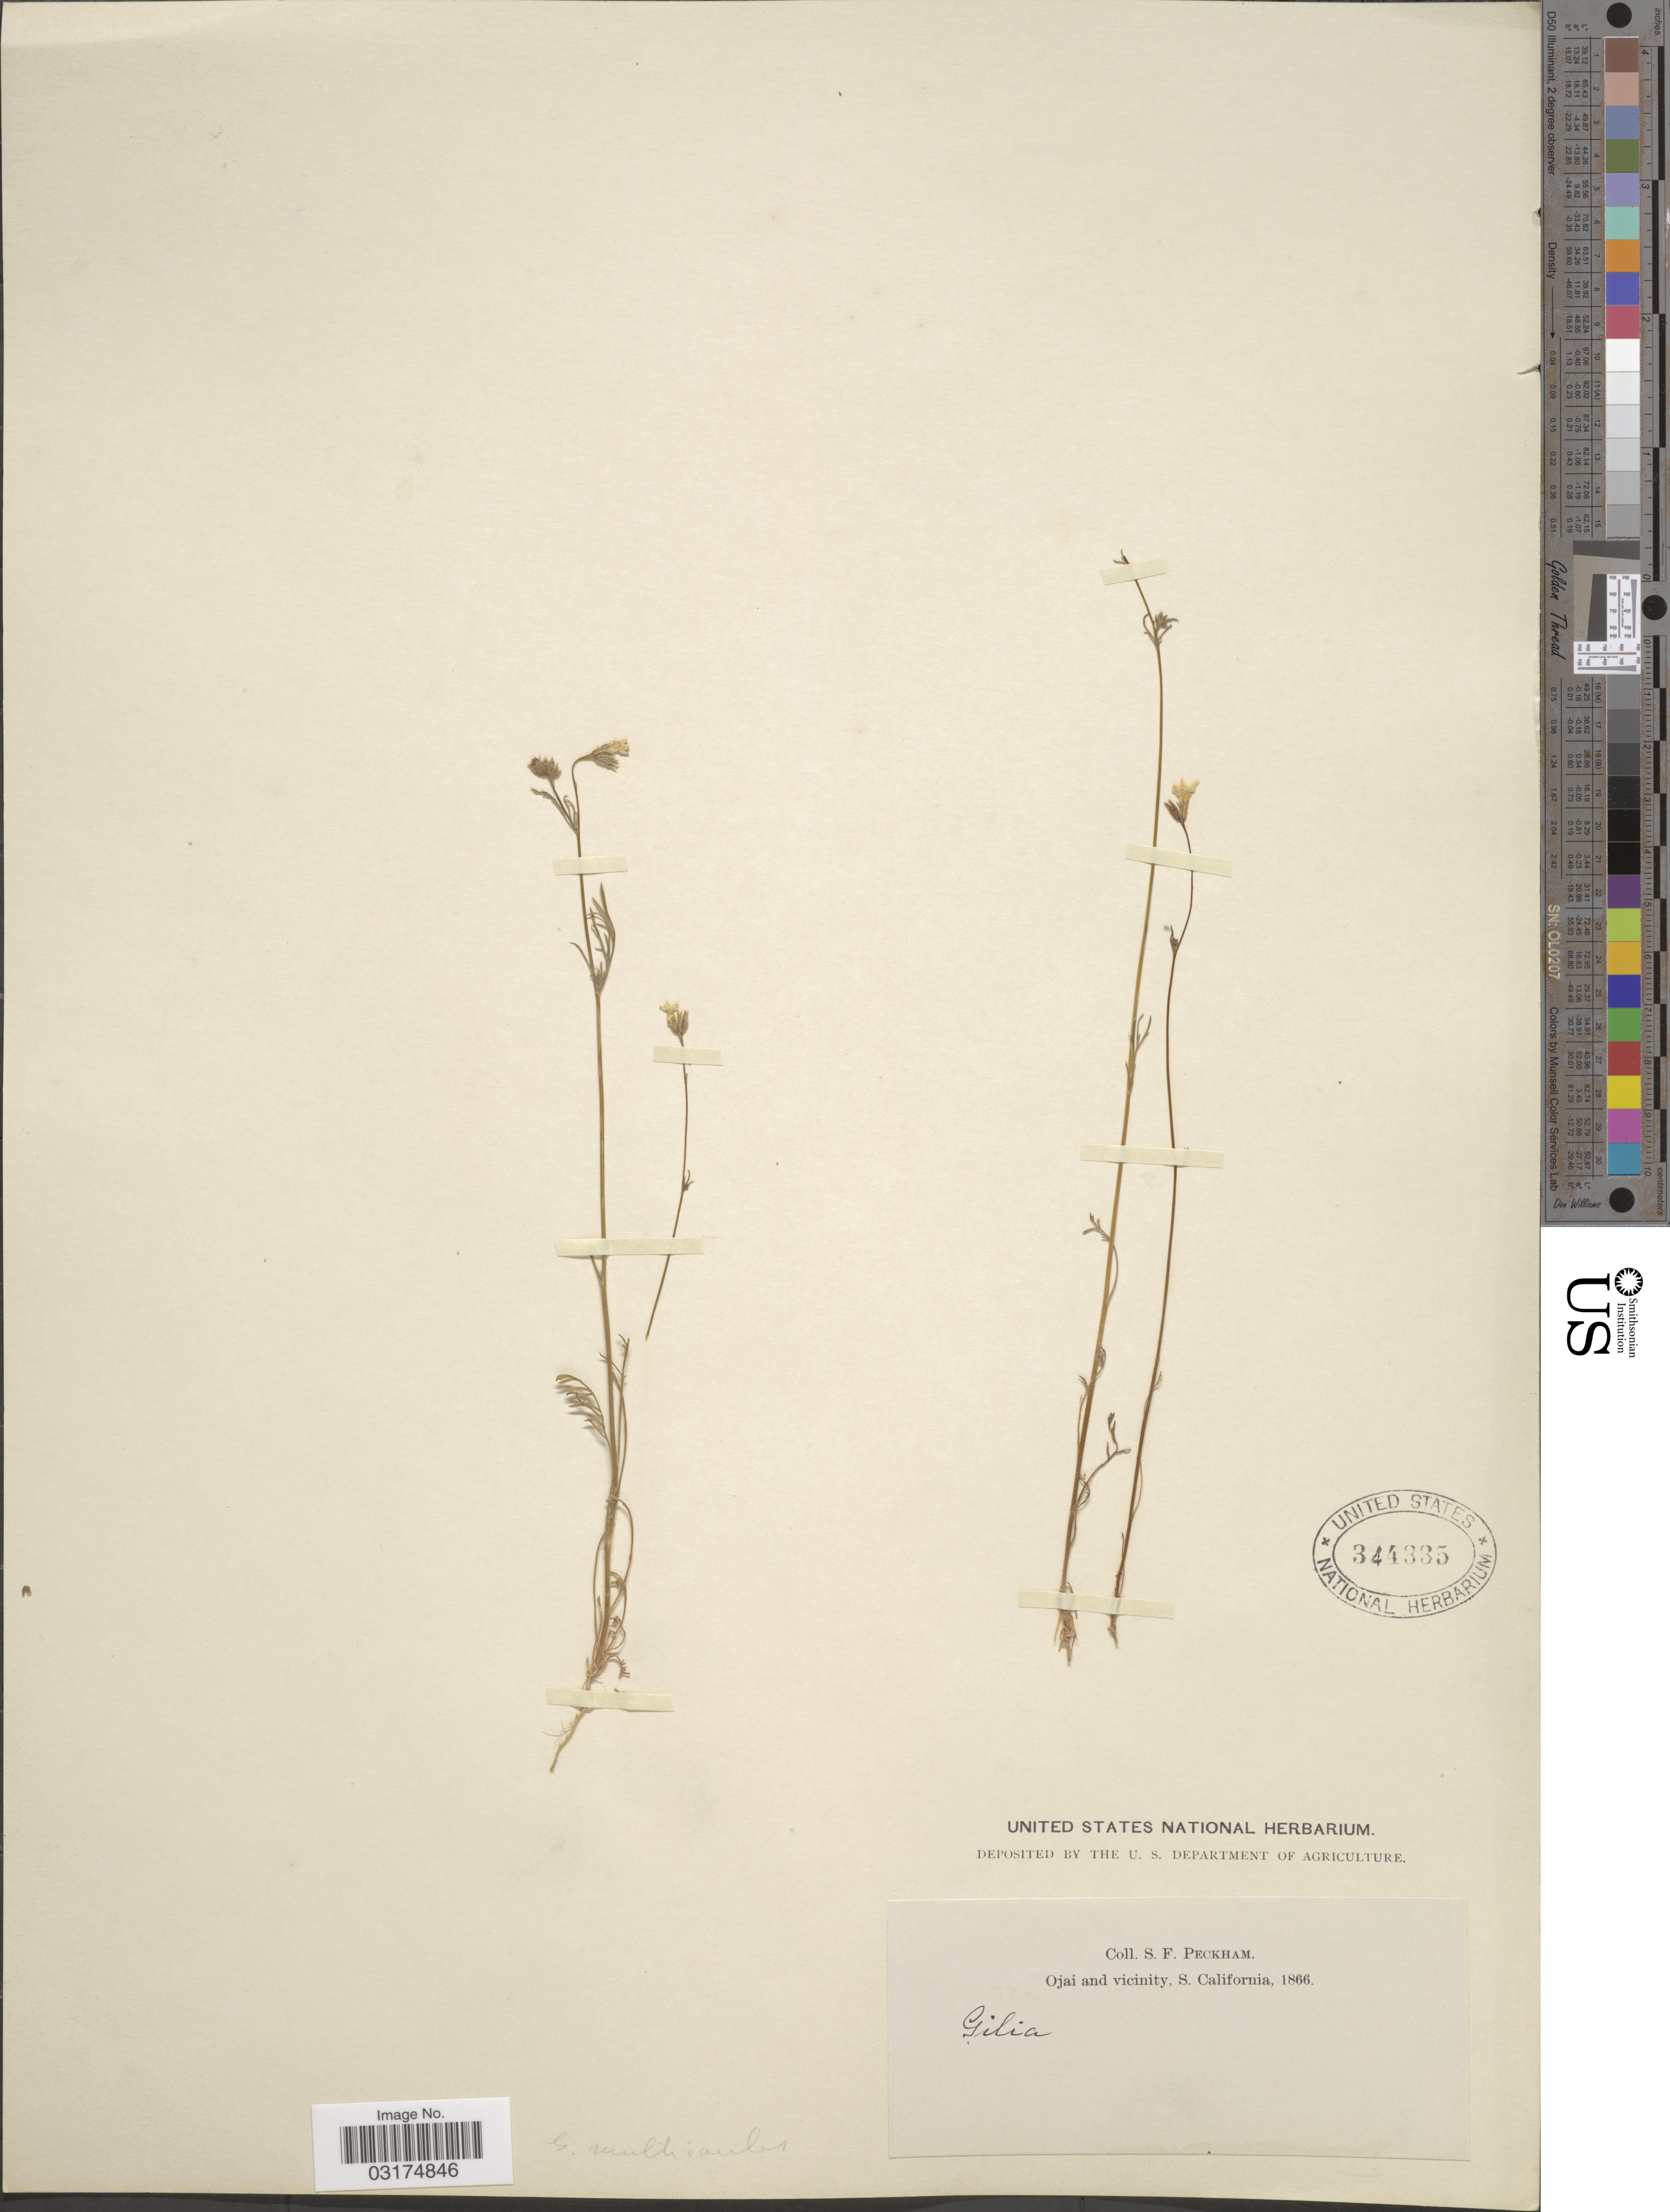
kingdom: Plantae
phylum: Tracheophyta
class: Magnoliopsida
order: Ericales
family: Polemoniaceae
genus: Gilia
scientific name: Gilia achilleifolia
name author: Benth.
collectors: S. Peckham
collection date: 1866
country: United States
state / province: California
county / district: Ventura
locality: Ojai and vicinity, S. California.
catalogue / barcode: US 344335